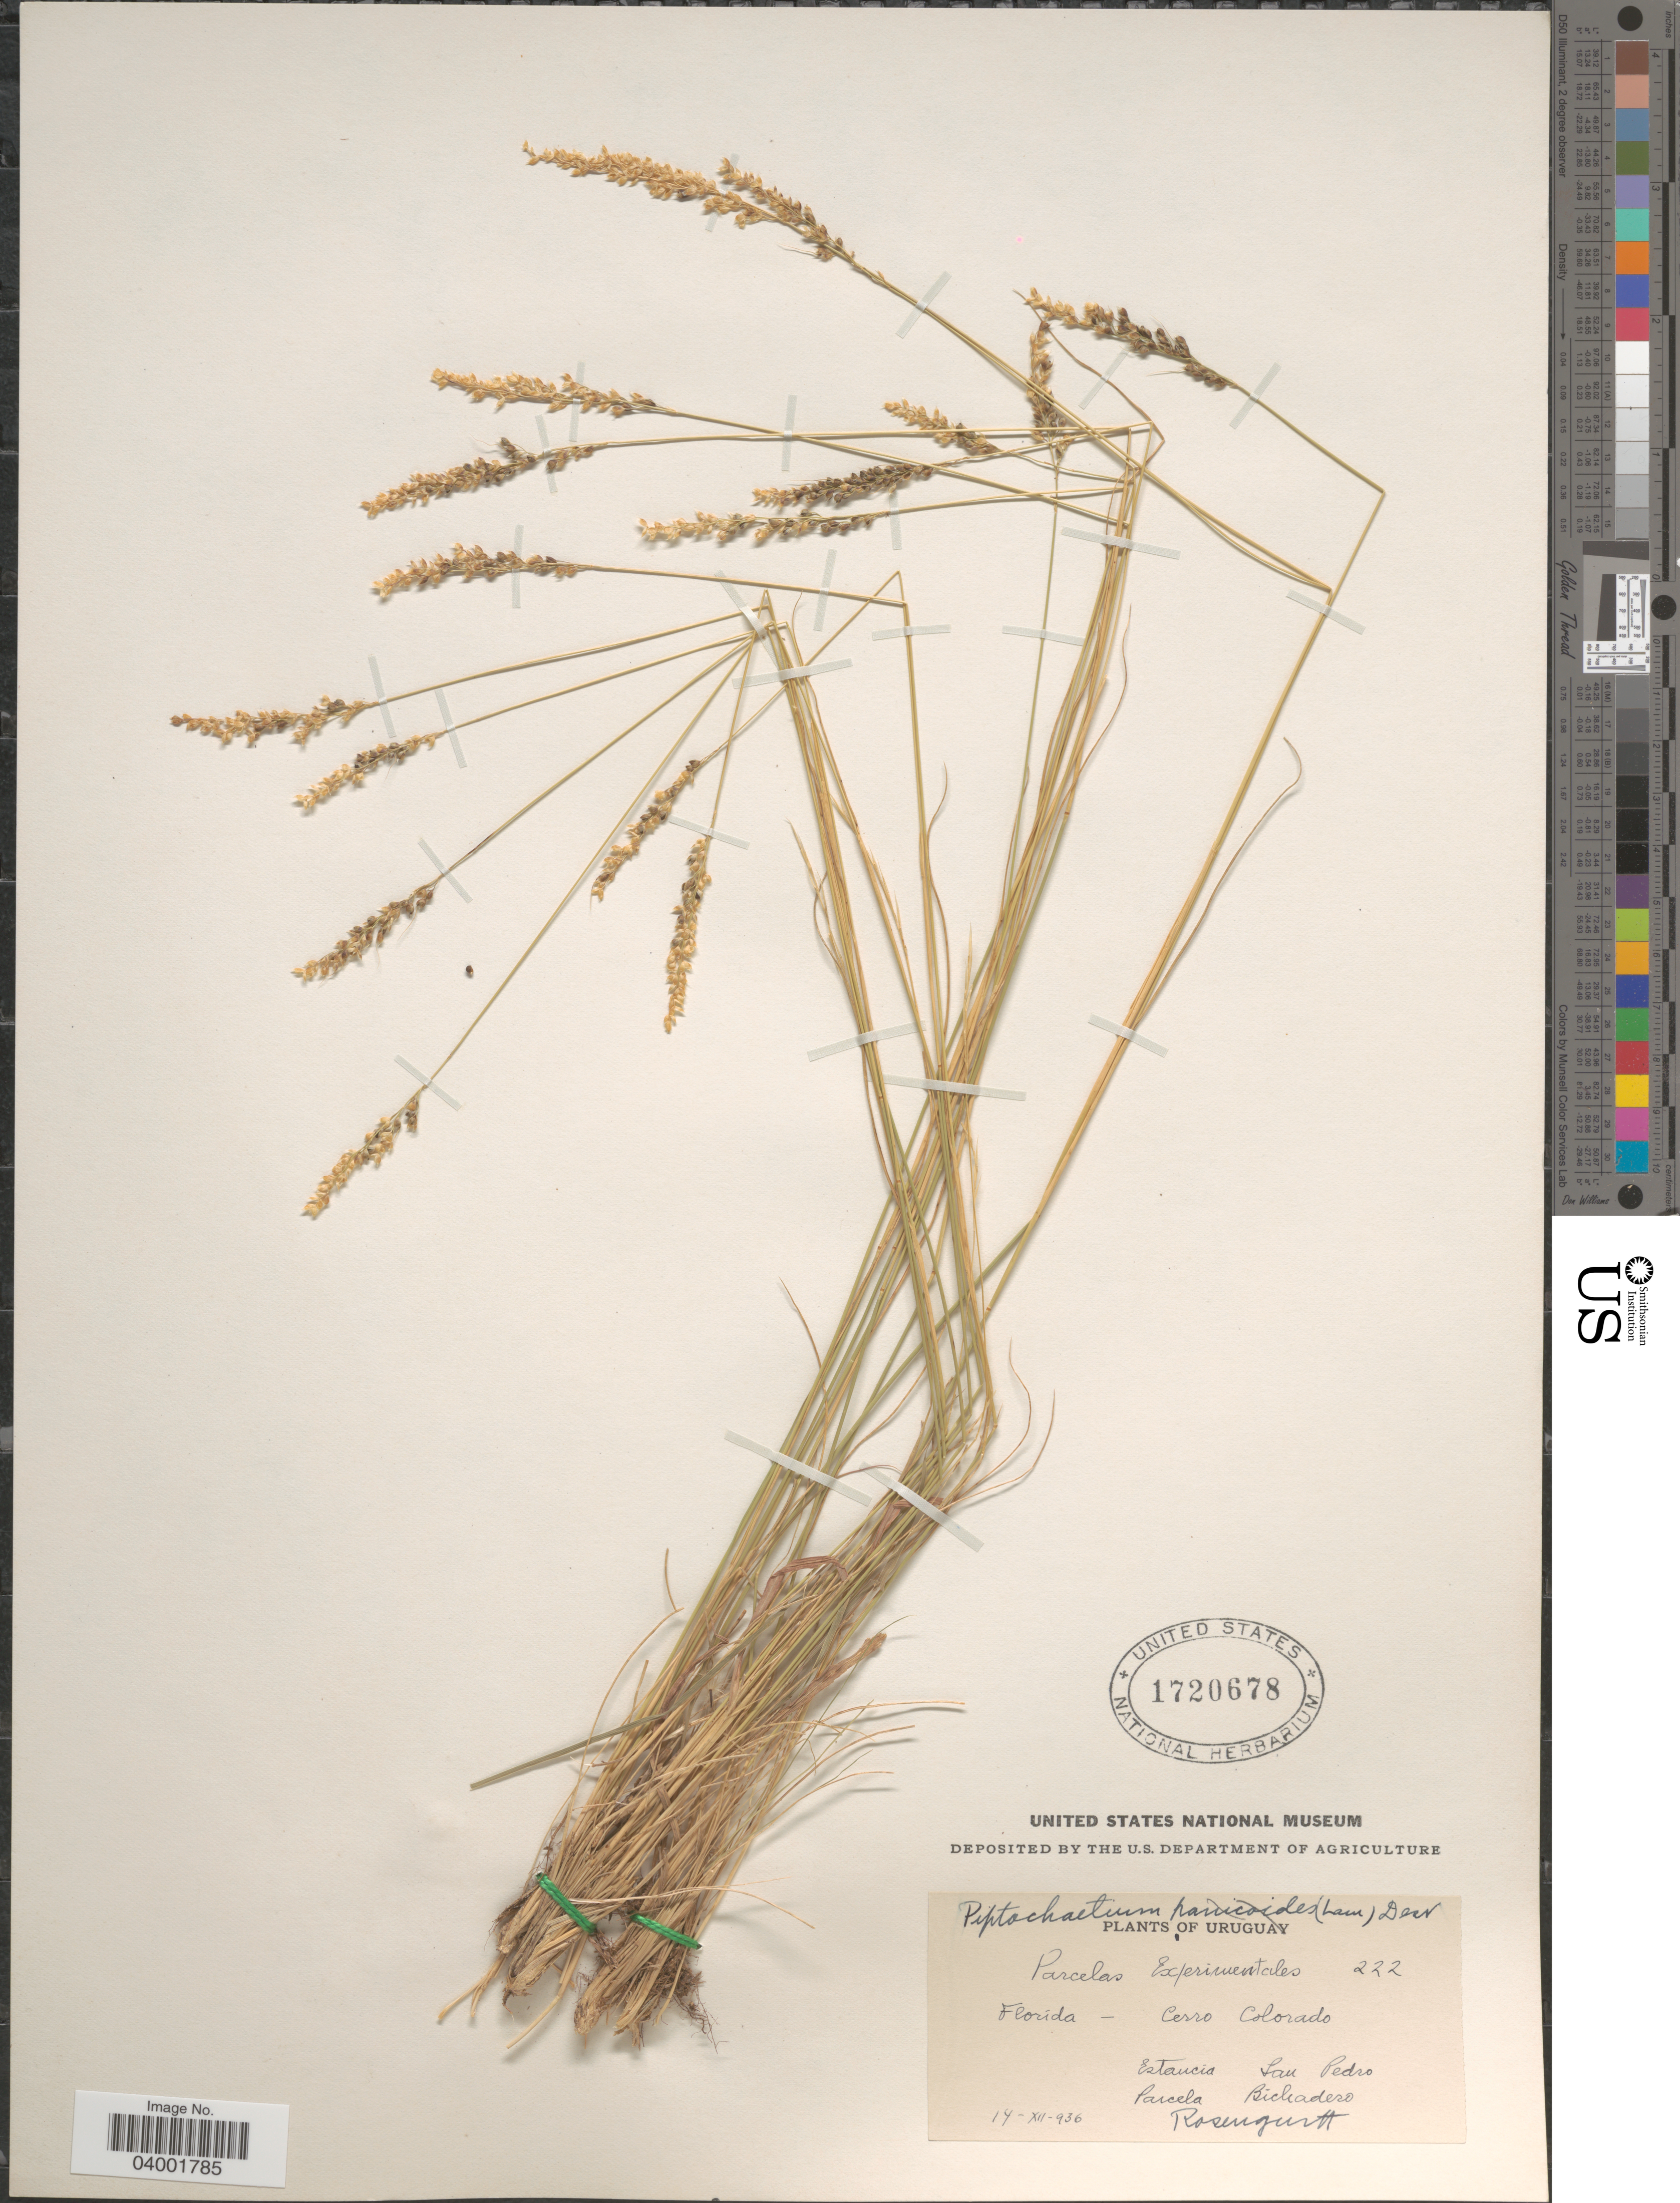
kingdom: Plantae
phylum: Tracheophyta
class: Liliopsida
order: Poales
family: Poaceae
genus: Piptochaetium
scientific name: Piptochaetium montevidense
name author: (Spreng.) Parodi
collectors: Rosengurtt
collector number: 222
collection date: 1936-12-14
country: Uruguay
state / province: Florida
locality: Cerro Colorado. Estancia San Pedro. Parcela Bichadero.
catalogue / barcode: US 1720678